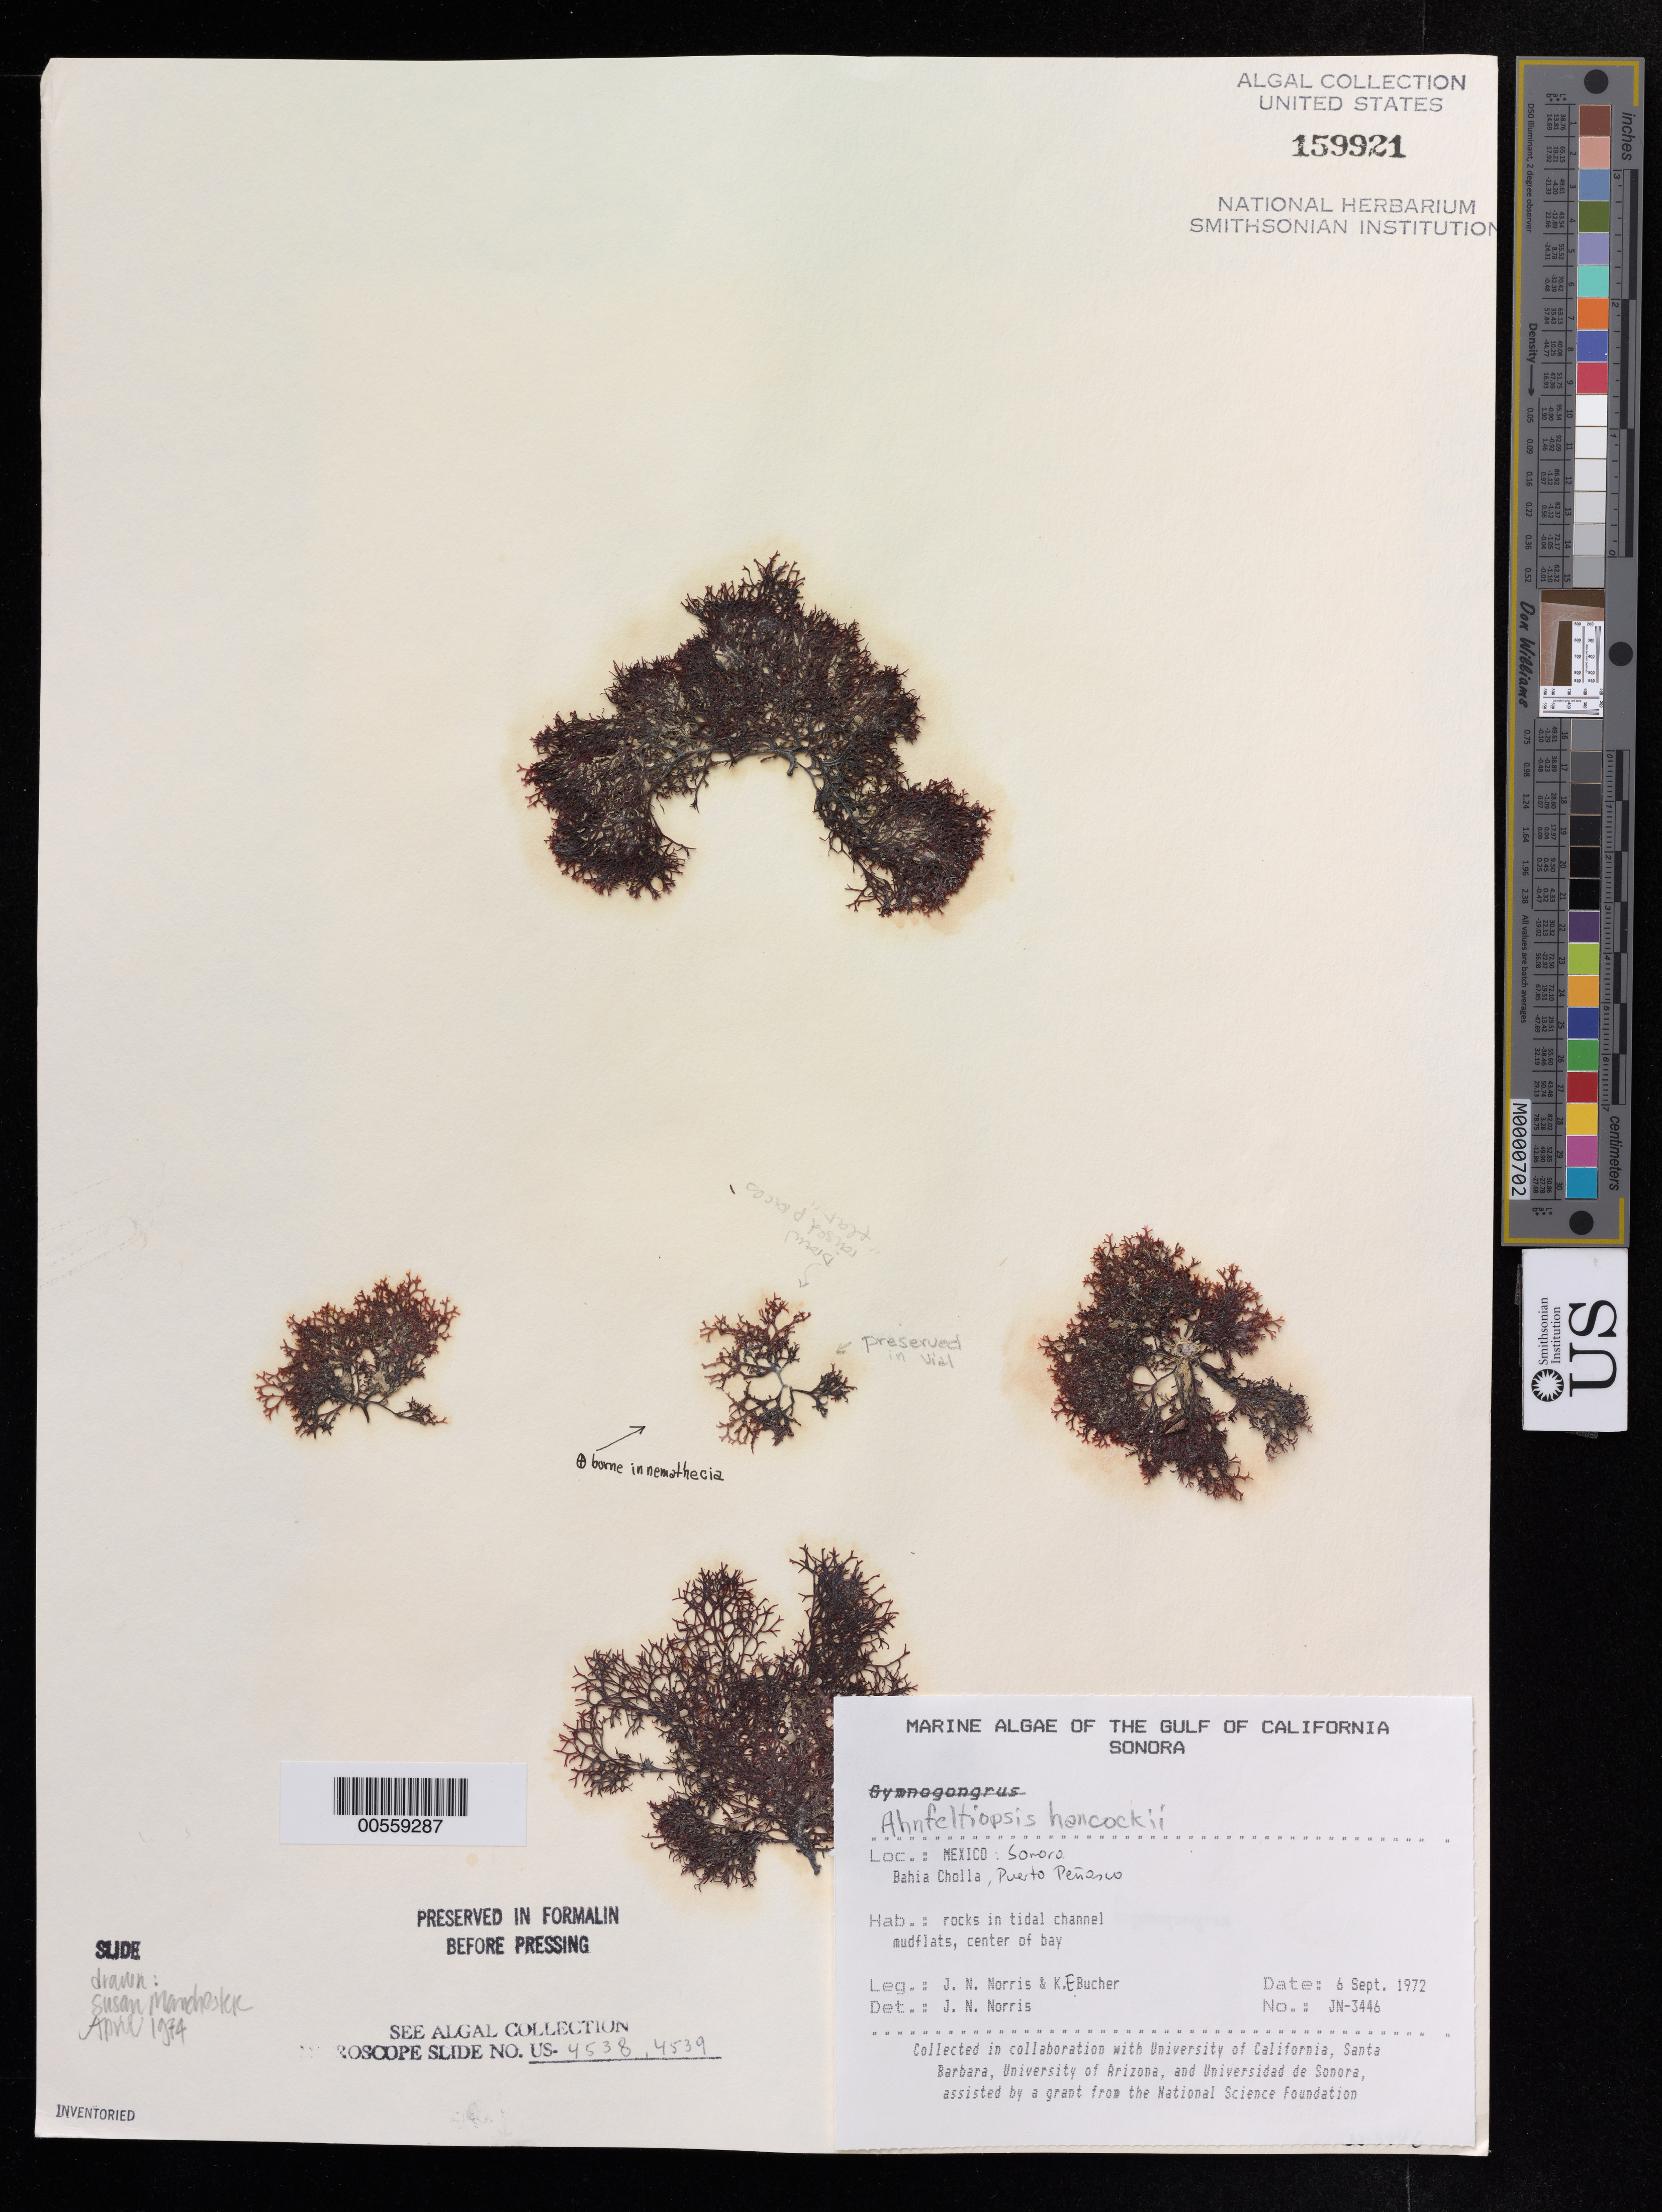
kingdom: Plantae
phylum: Rhodophyta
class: Florideophyceae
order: Gigartinales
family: Phyllophoraceae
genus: Ahnfeltiopsis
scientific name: Ahnfeltiopsis hancockii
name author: (E.Y. Dawson) J.N. Norris & Fredericq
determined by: Norris, James N.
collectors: J. N. Norris & K. E. Bucher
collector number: JN-3446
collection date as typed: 06 Sep 1972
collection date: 1972-09-06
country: Mexico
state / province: Sonora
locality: Bahia Cholla, Puerto Penasco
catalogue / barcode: US 159921